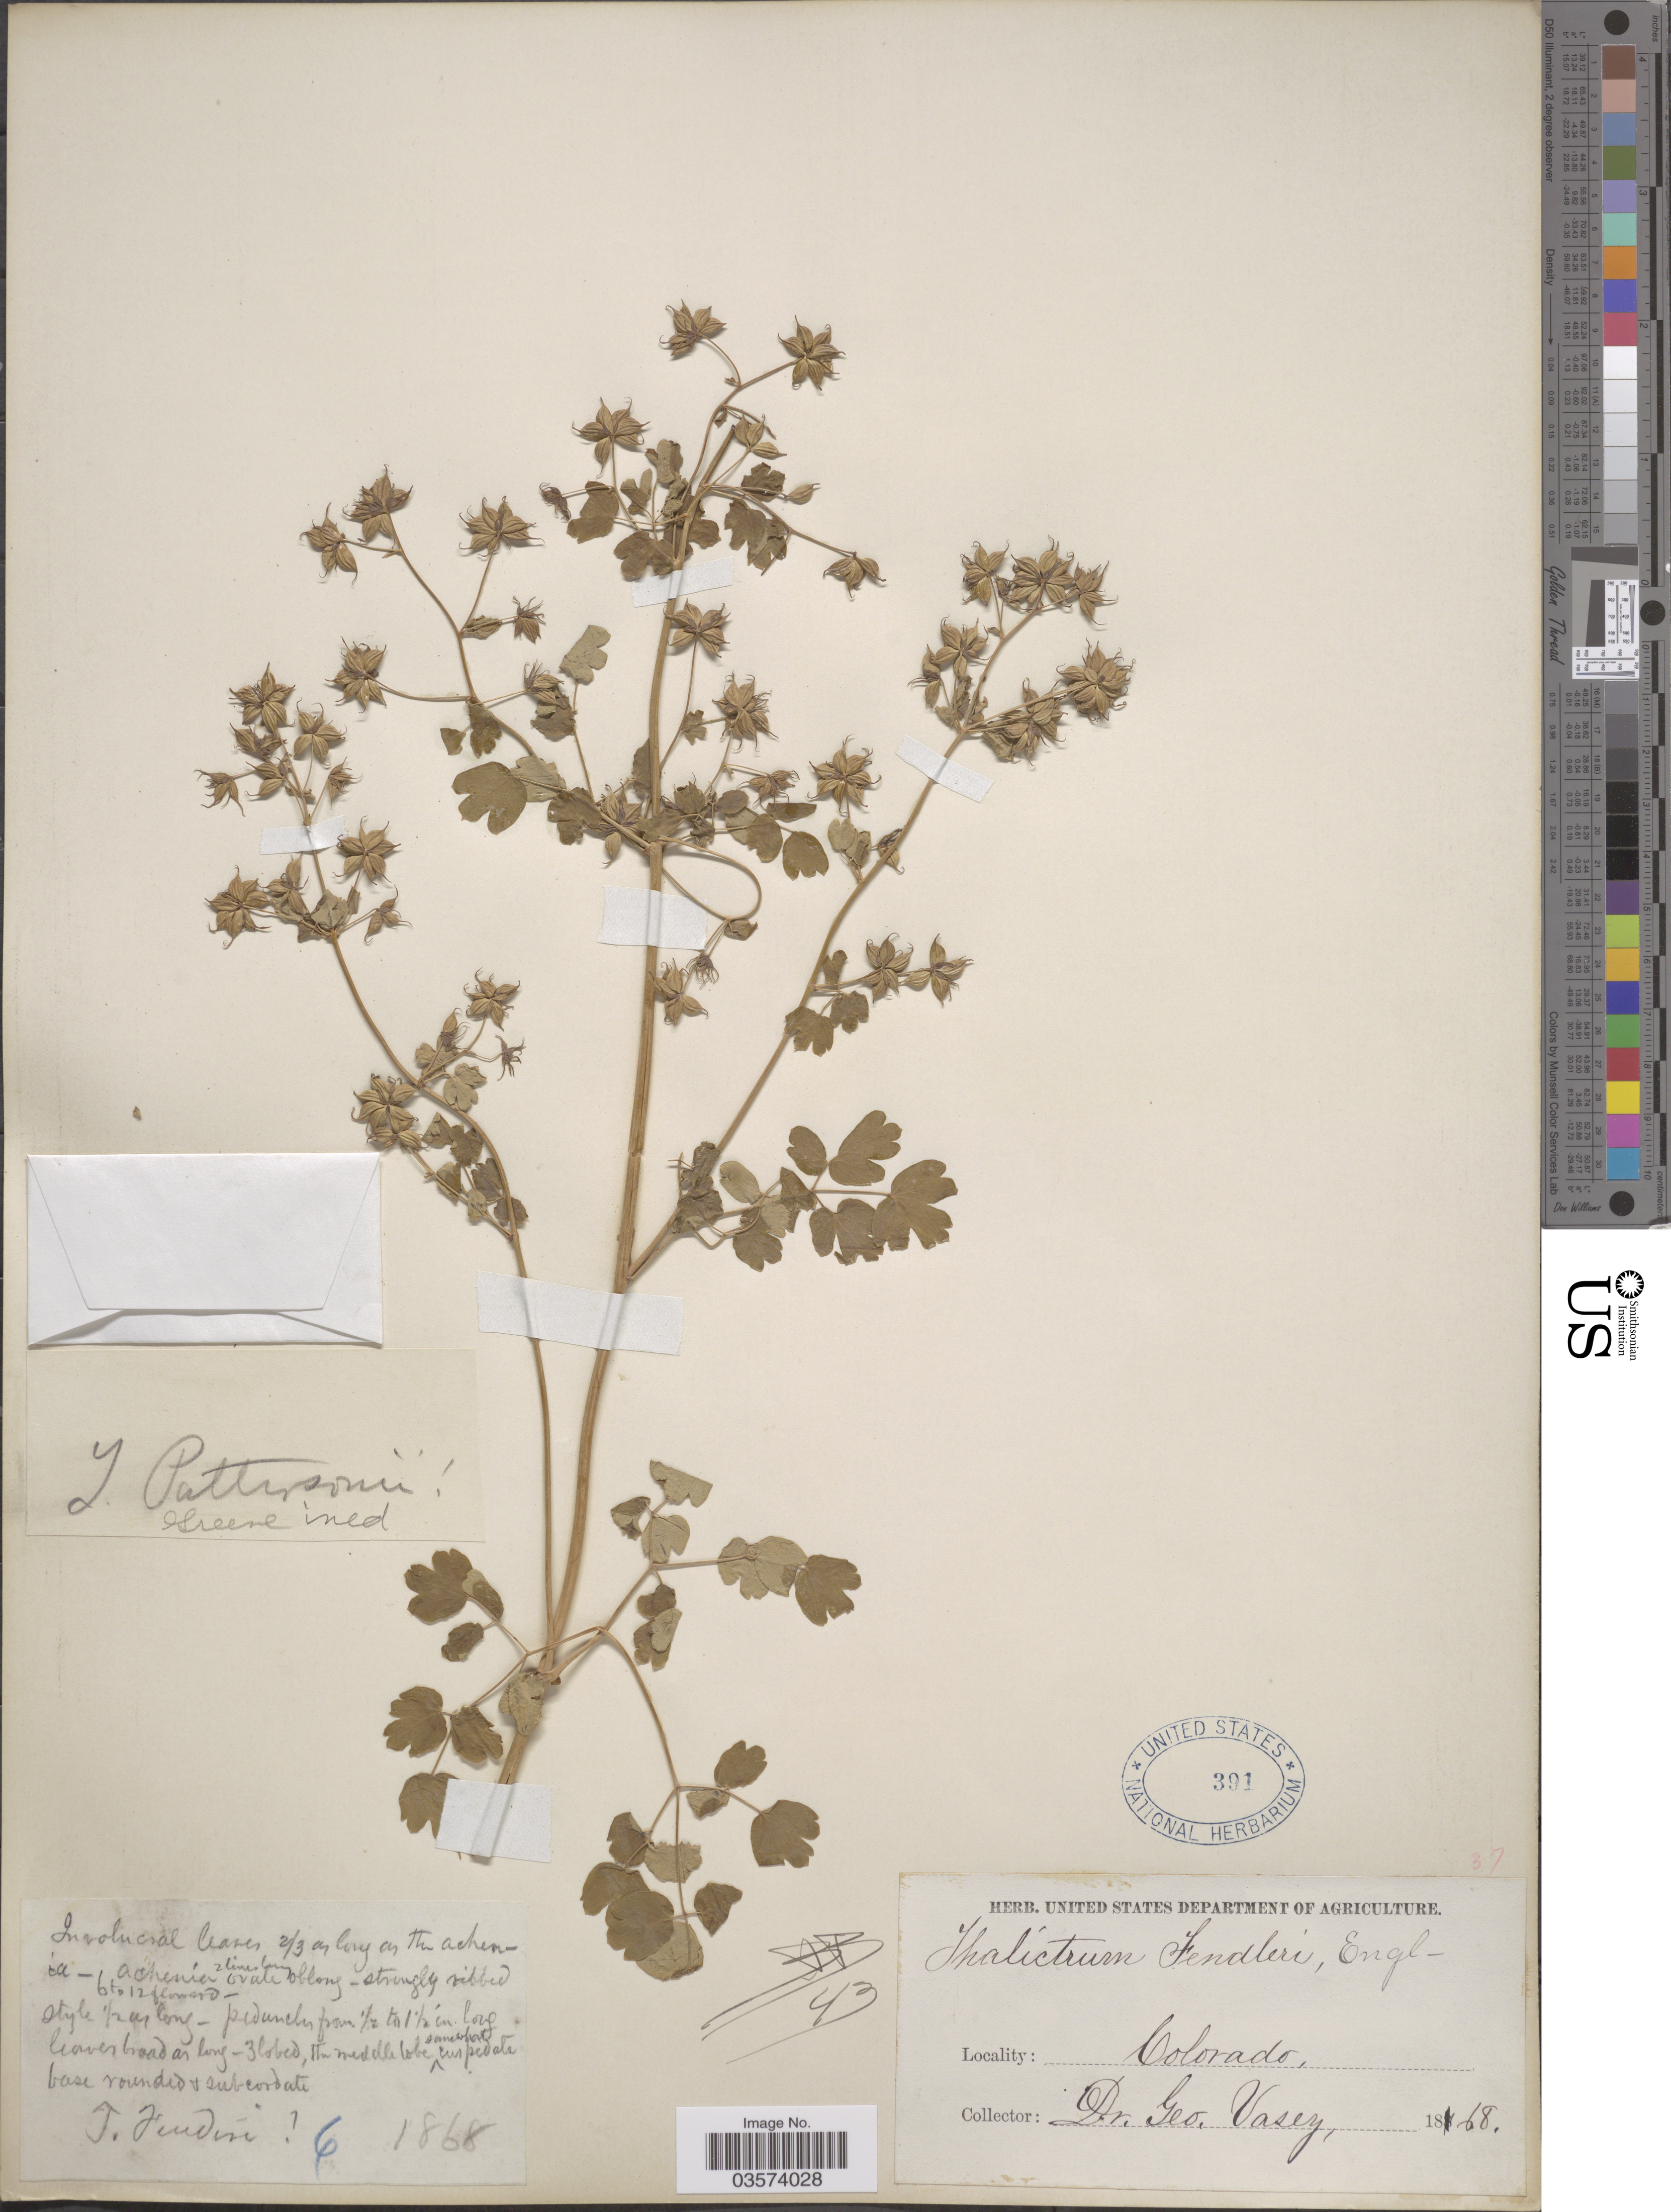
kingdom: Plantae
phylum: Tracheophyta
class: Magnoliopsida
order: Ranunculales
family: Ranunculaceae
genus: Thalictrum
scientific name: Thalictrum fendleri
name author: Engelm. ex A. Gray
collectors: G. R. Vasey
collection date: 1868-06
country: United States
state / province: Colorado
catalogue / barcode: US 391